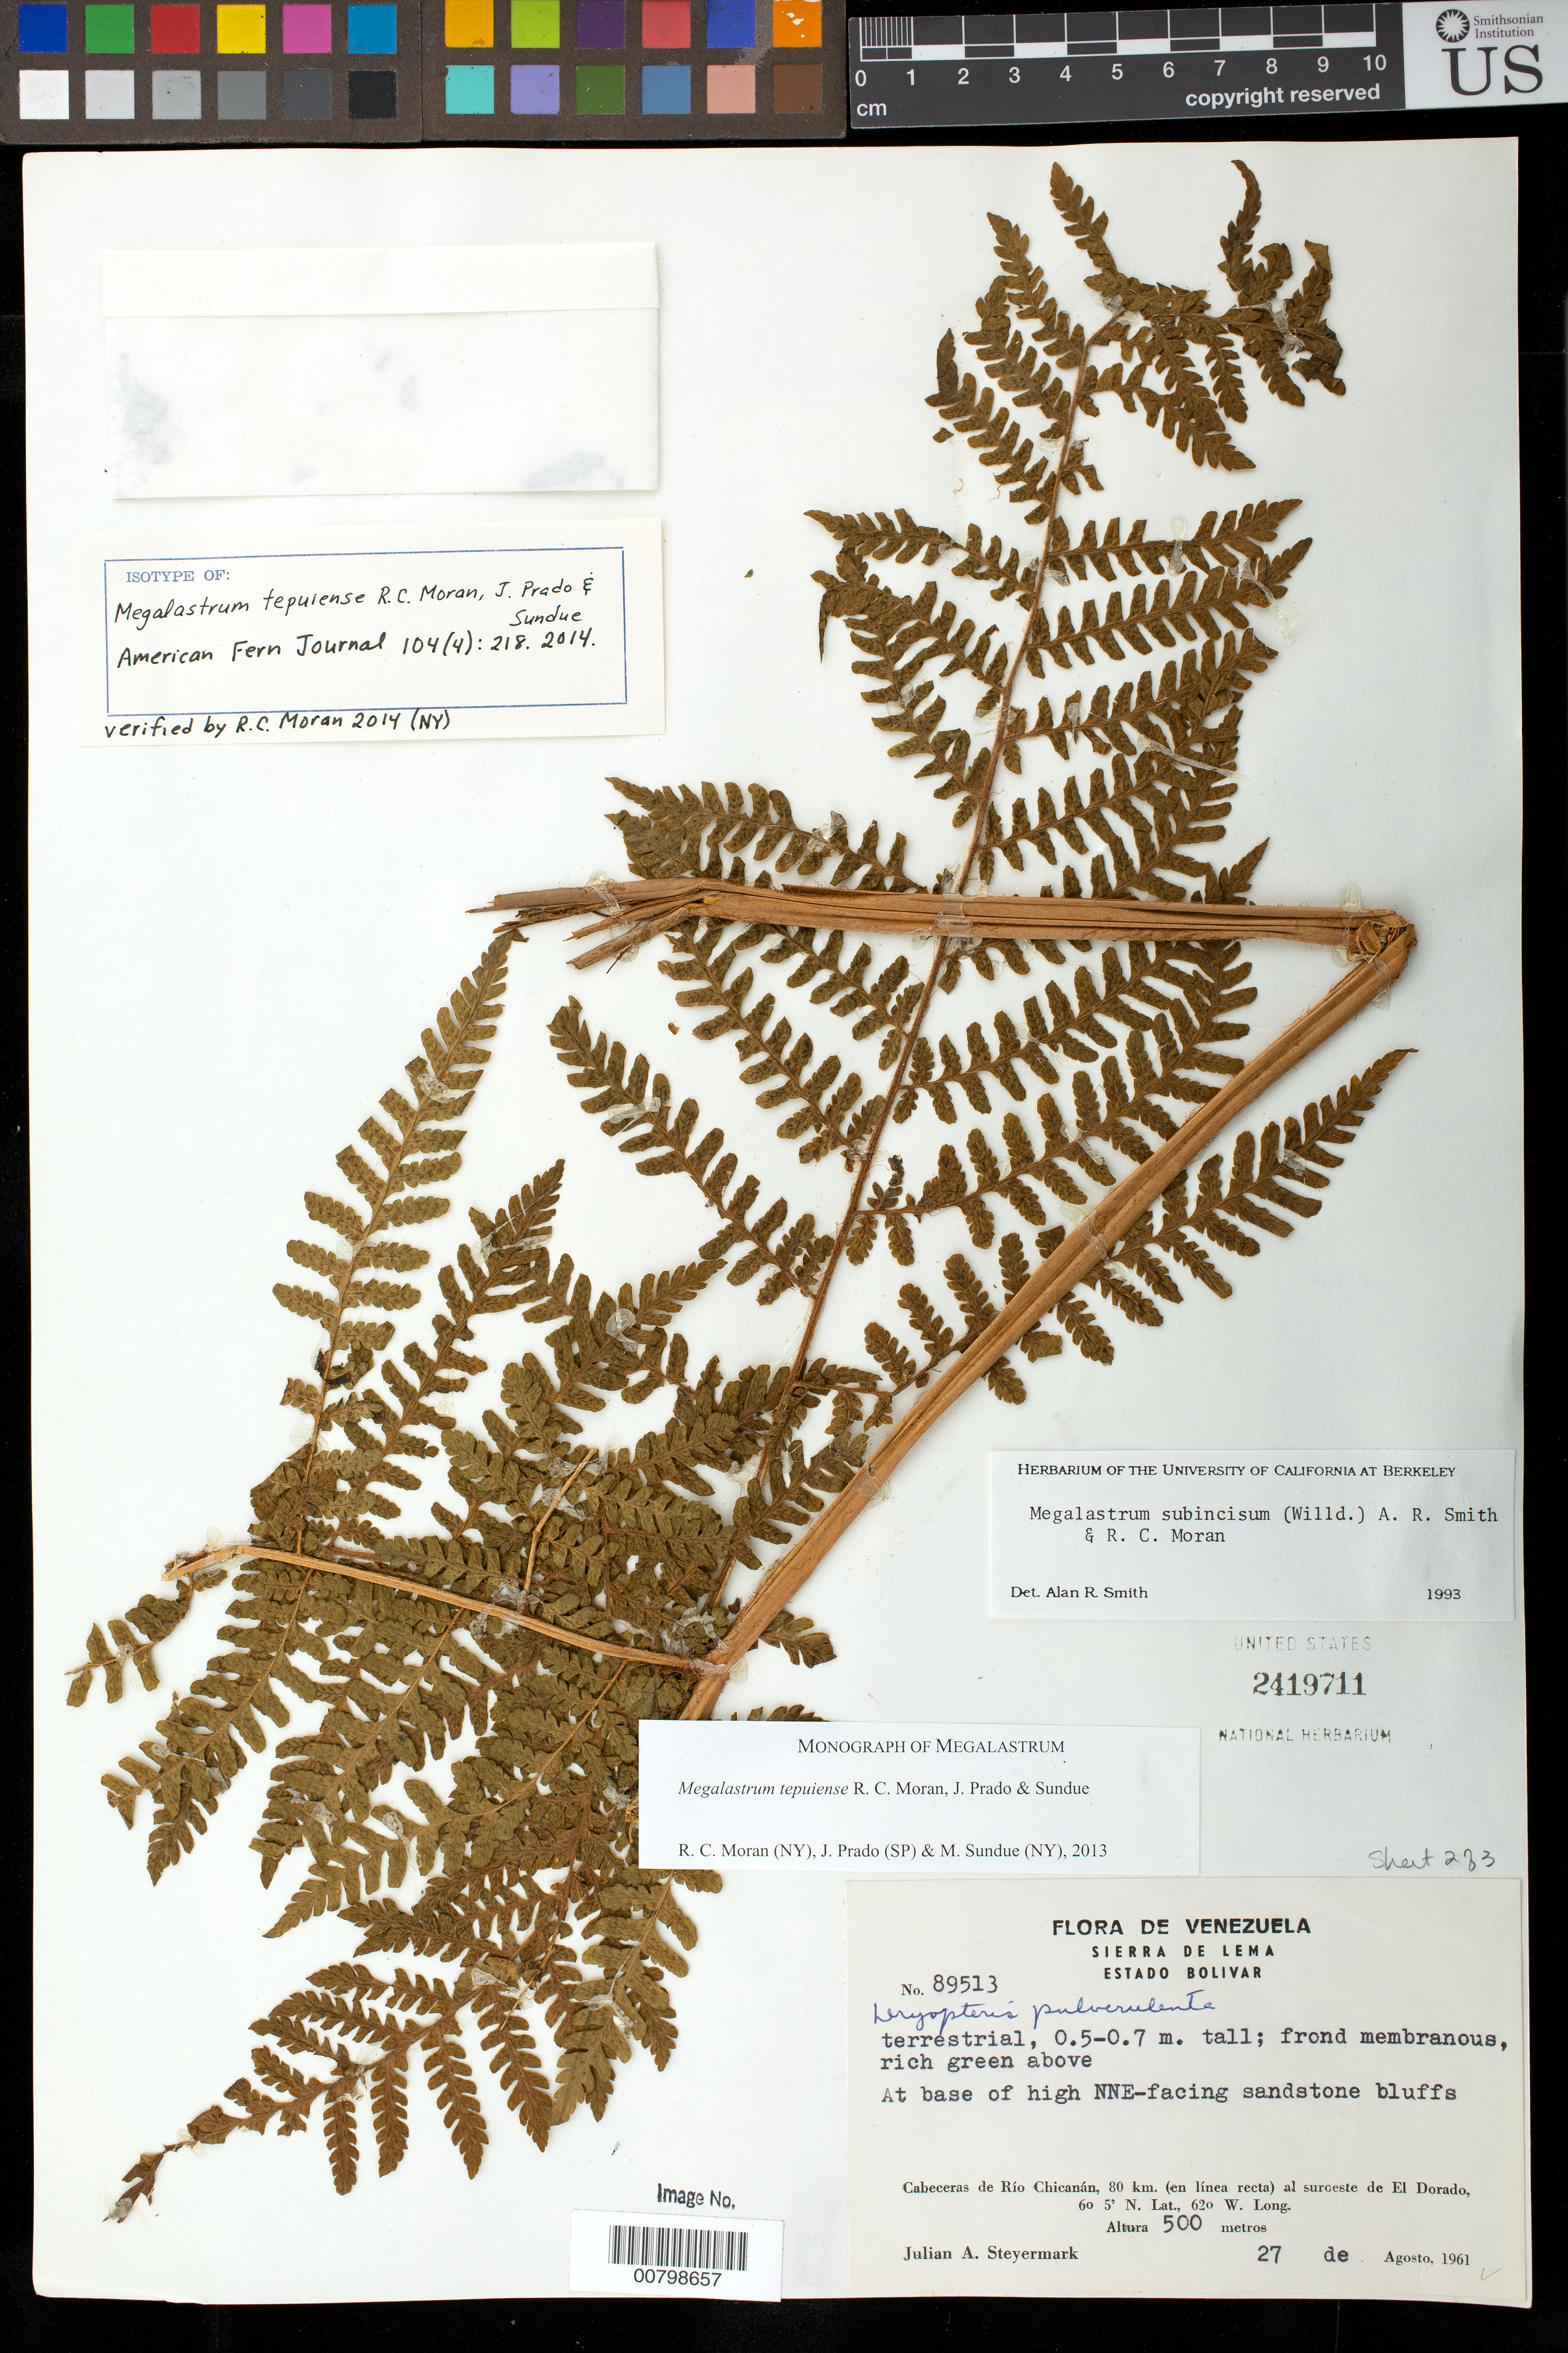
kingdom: Plantae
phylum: Tracheophyta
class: Polypodiopsida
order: Polypodiales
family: Dryopteridaceae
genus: Megalastrum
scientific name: Megalastrum tepuiense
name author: R.C. Moran et al.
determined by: Moran, R. C.; Prado, J.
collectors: J. Steyermark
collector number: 89513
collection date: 1961-08-27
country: Venezuela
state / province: Bolivar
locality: Sierra de Lema. Cabeceras de Río Chicanán, 80 km (en línea recta) al suroeste de El Dorado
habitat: At base of high NNE-facing sandstone bluffs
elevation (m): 500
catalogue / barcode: US 2419711